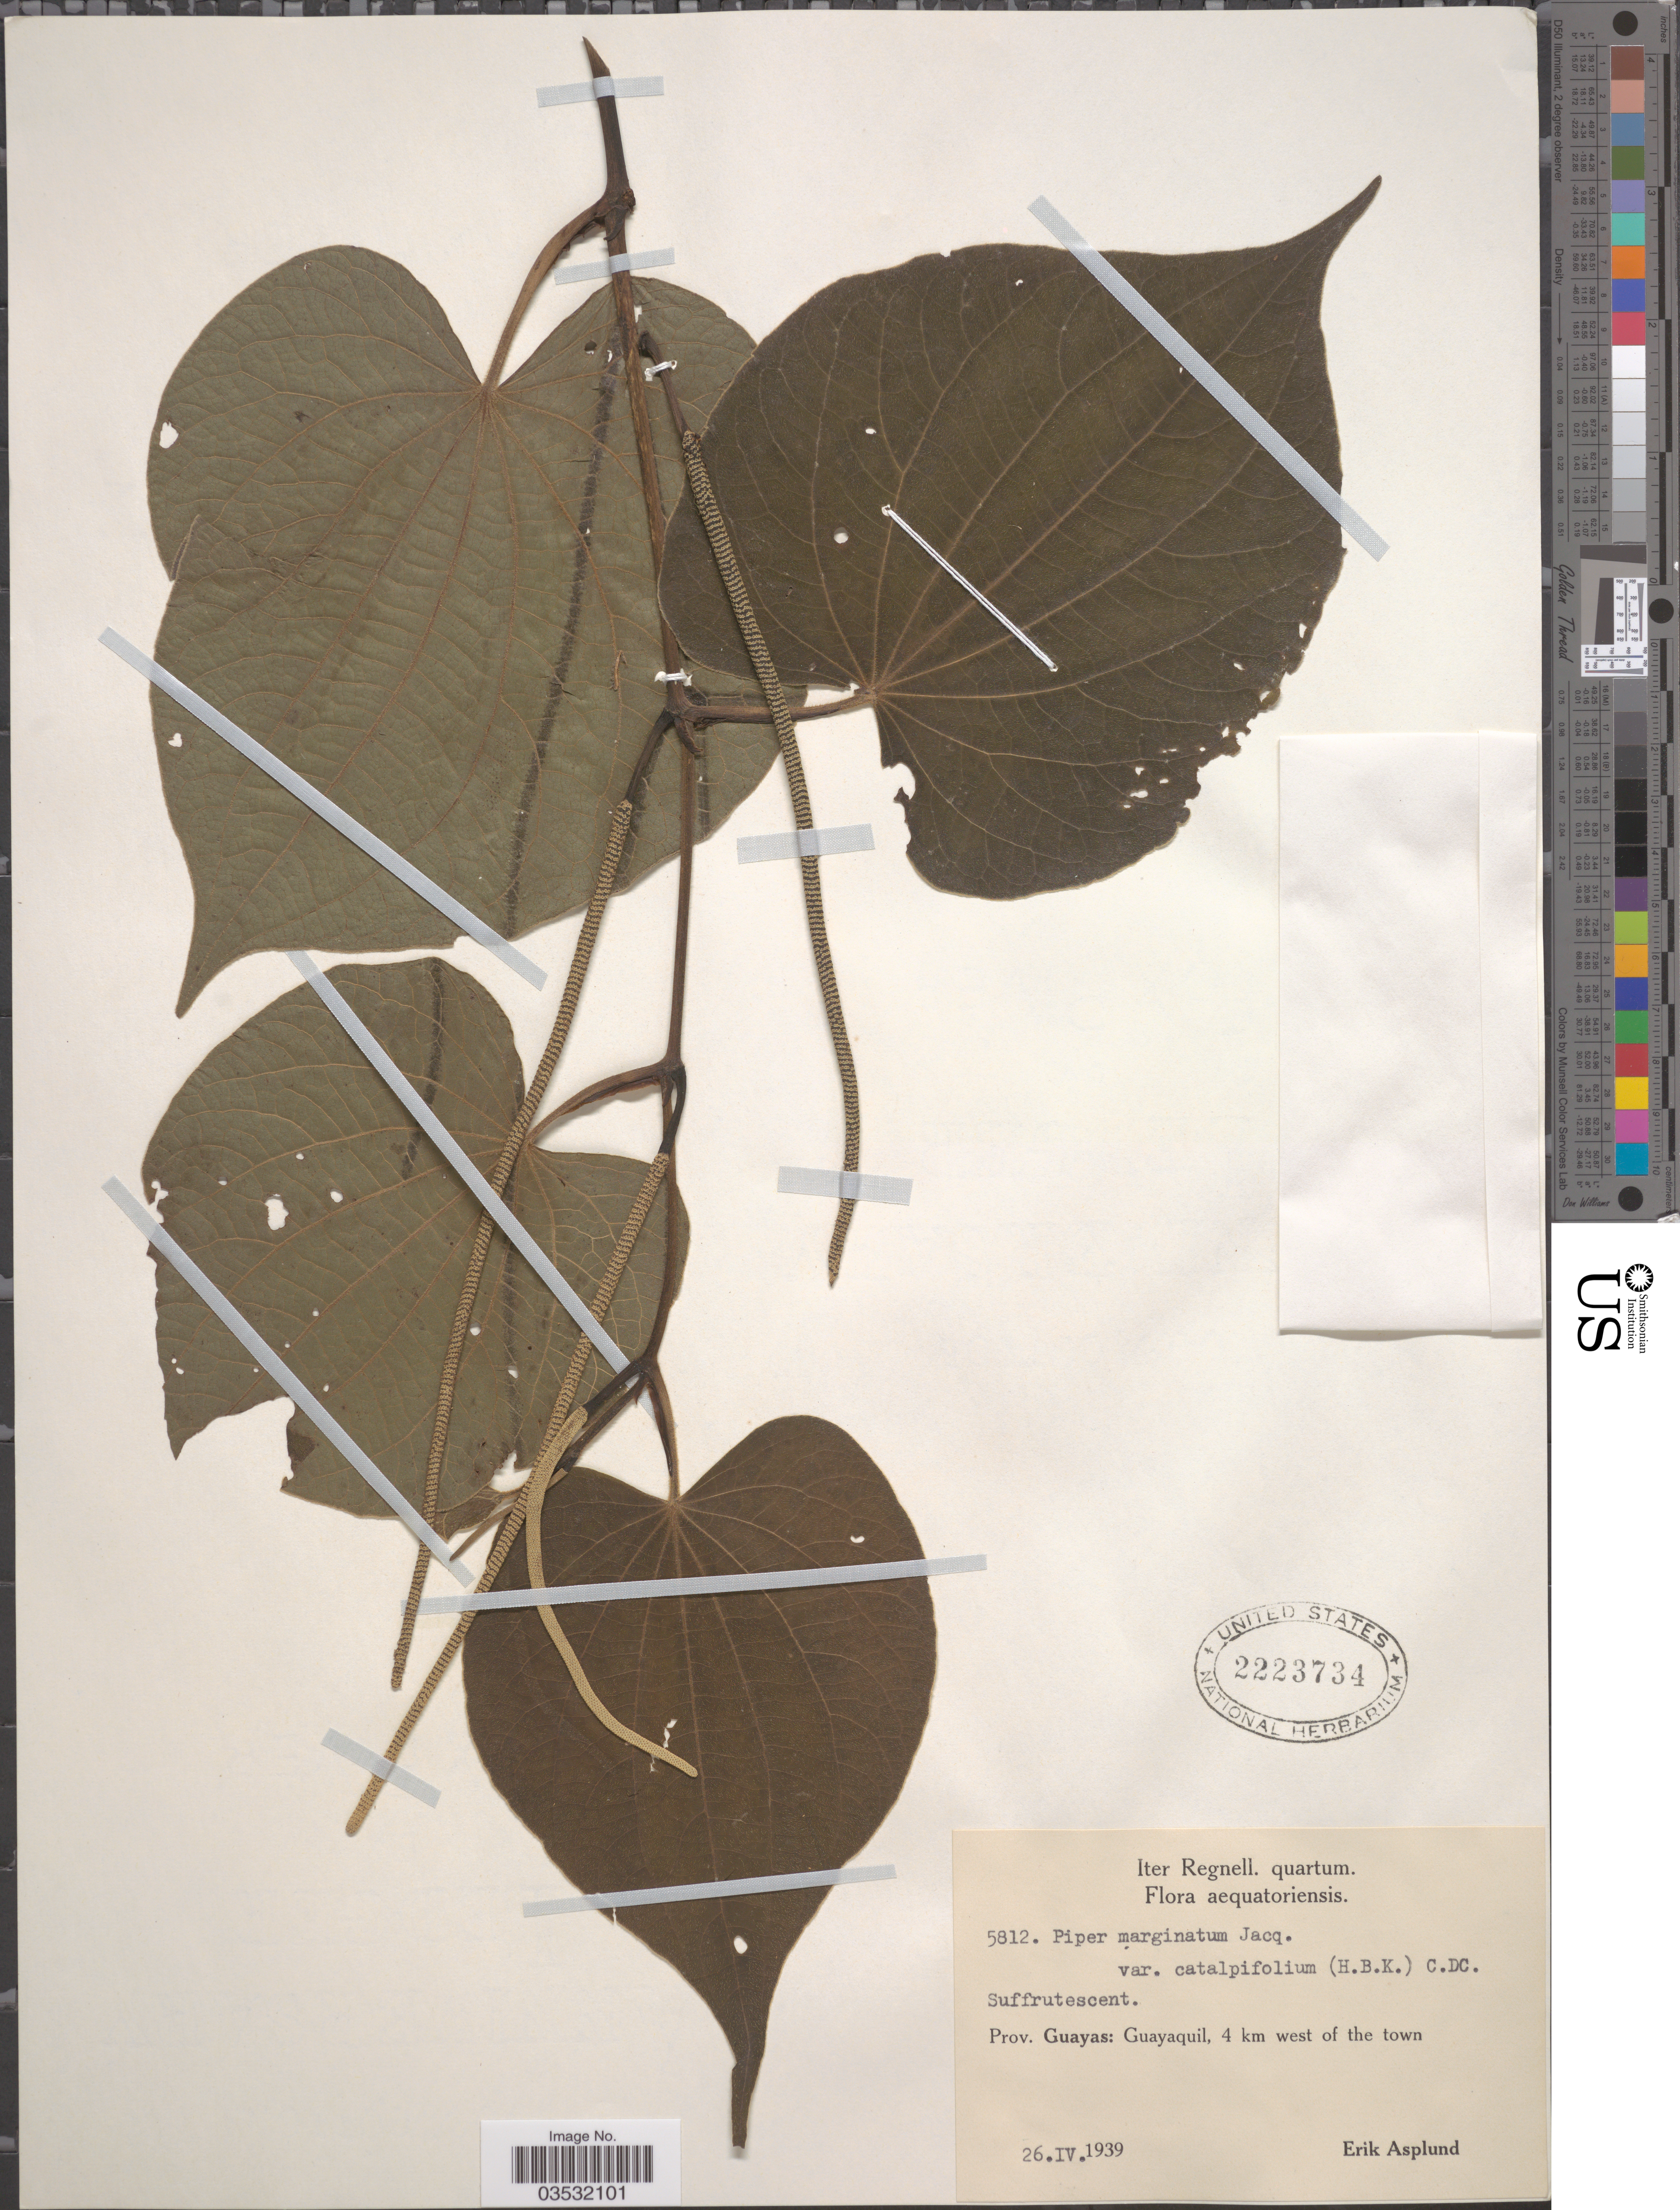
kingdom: Plantae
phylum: Tracheophyta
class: Magnoliopsida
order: Piperales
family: Piperaceae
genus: Piper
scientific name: Piper marginatum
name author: Jacq.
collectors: E. Asplund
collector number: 5812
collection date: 1939-04-26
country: Ecuador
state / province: Guayas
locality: Aequatoriensis. Guayaquil, 4 km west of the town.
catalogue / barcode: US 2223734